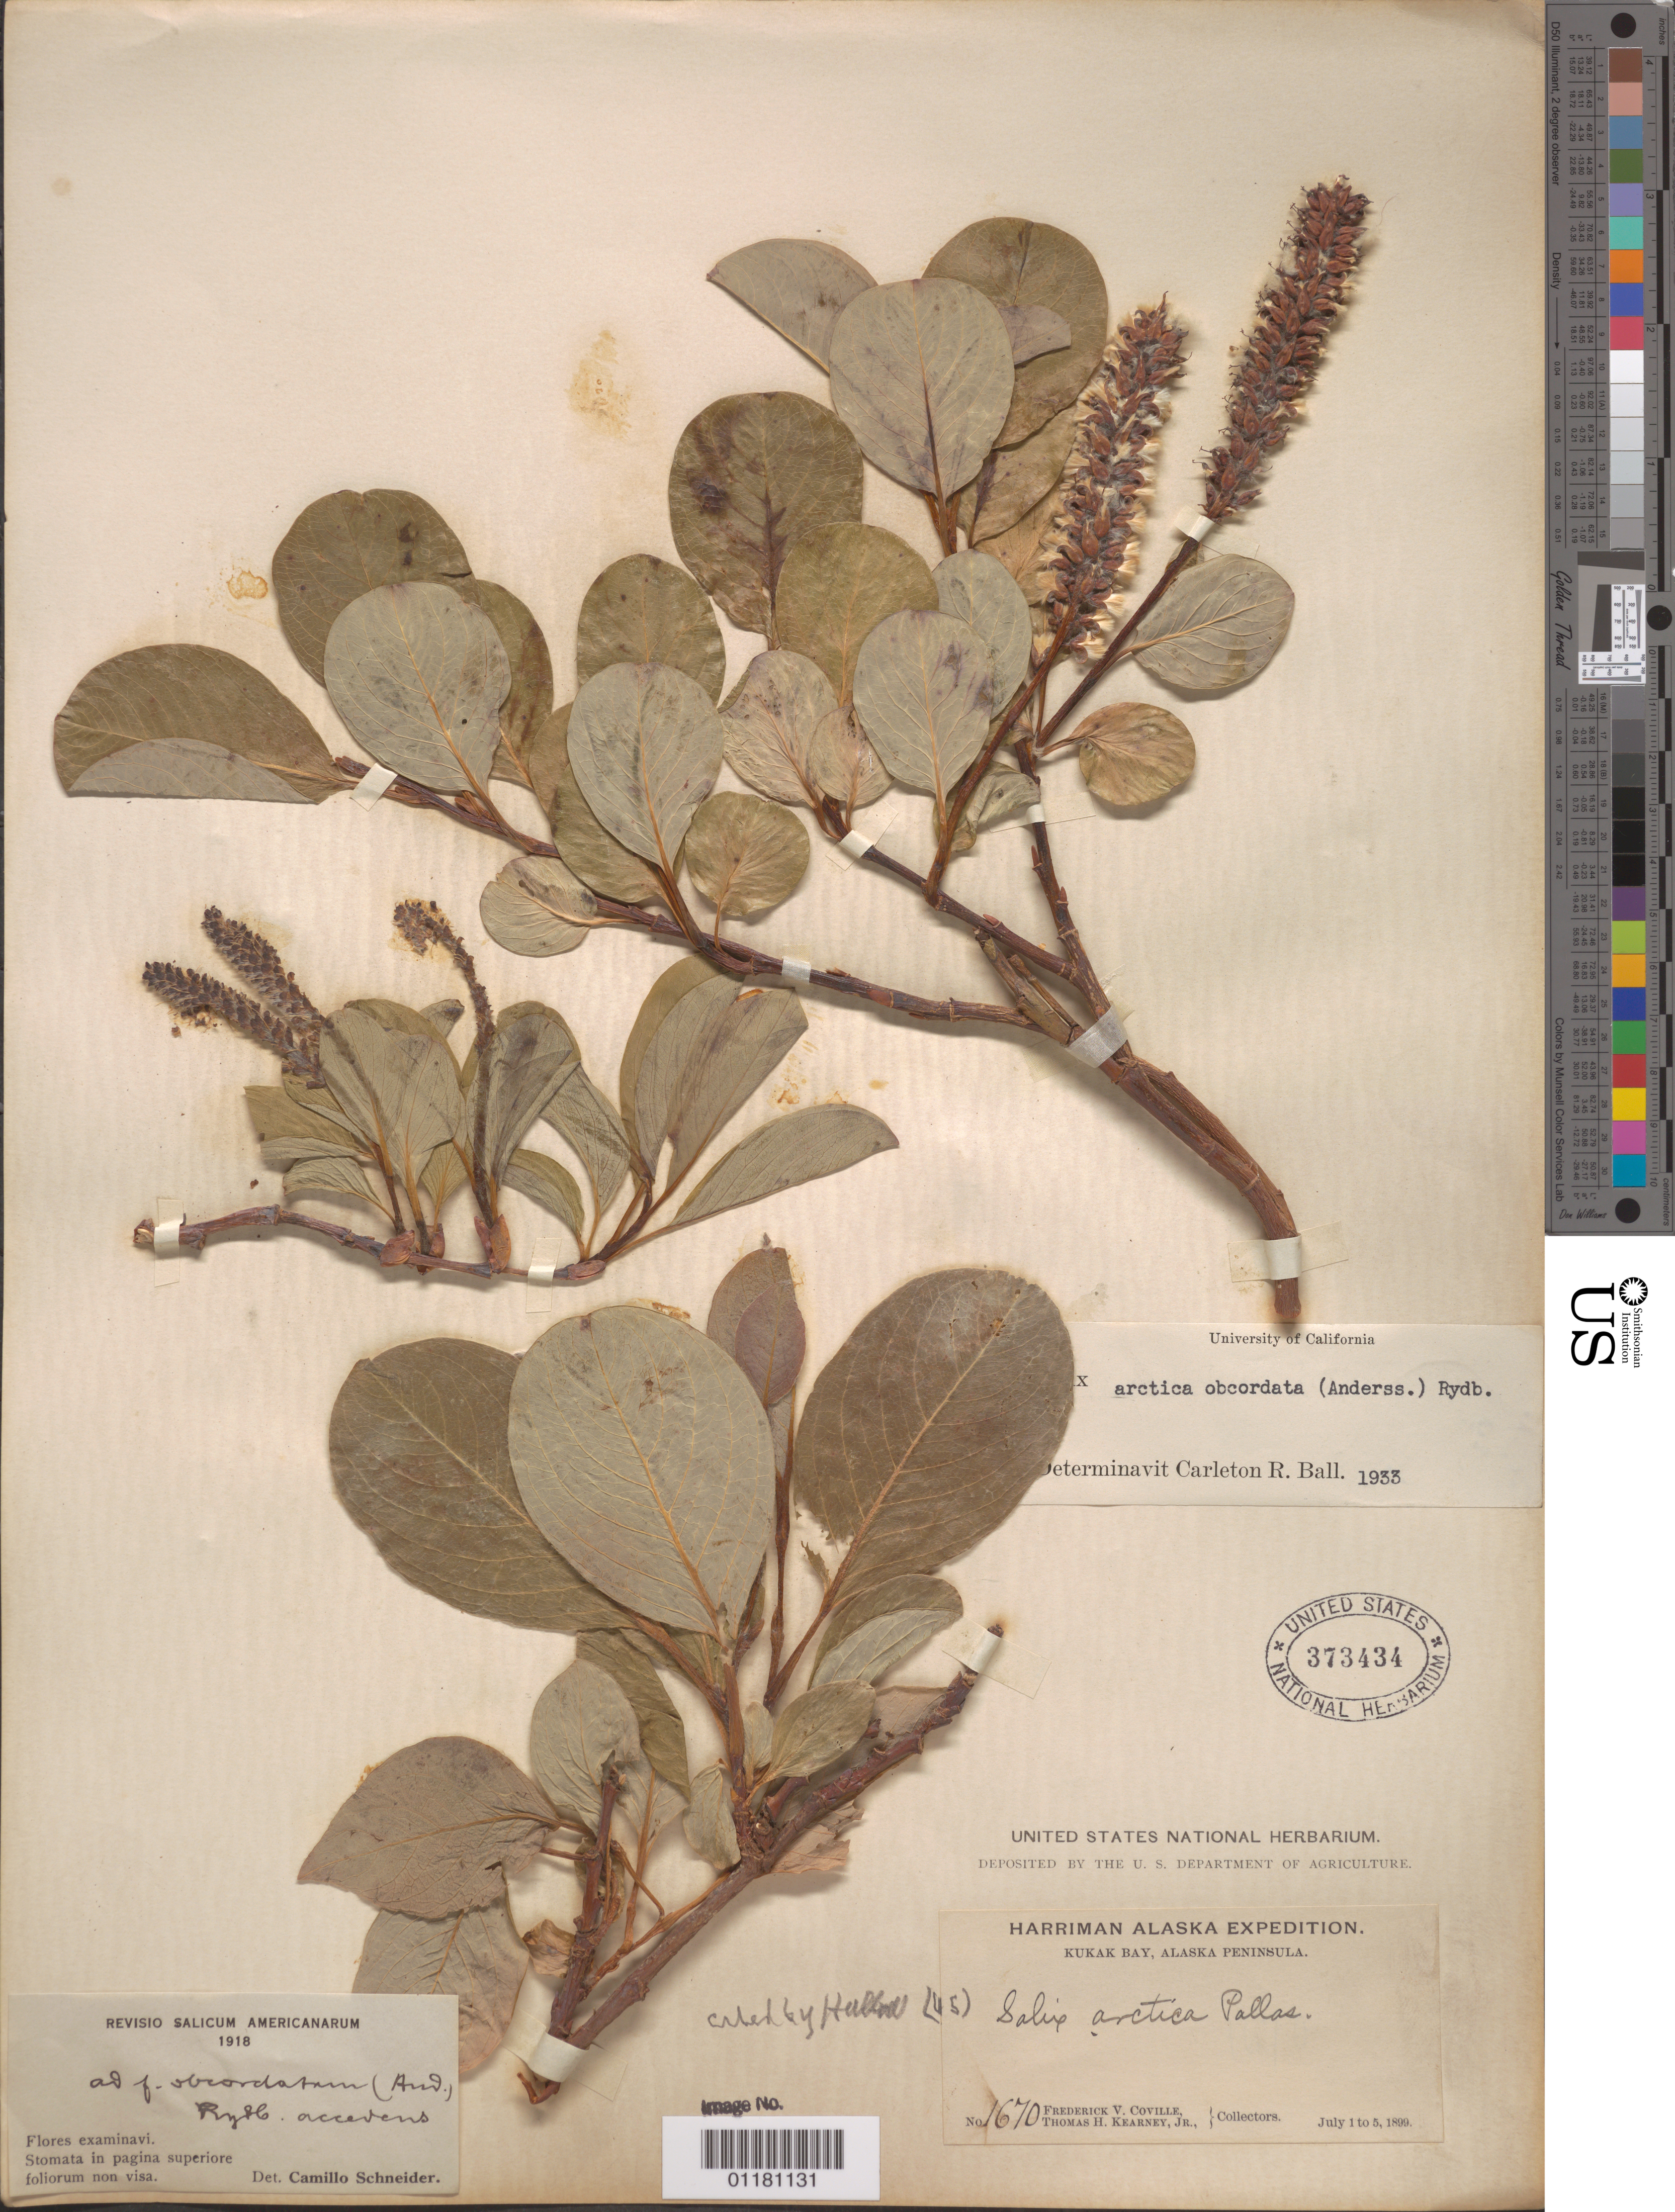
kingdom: Plantae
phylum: Tracheophyta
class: Magnoliopsida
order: Malpighiales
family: Salicaceae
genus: Salix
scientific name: Salix arctica var. obcordata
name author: (Andersson) Rydb.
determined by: Ball, C. R.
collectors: F. V. Coville & T. H. Kearney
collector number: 1670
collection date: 1899-07-01/1899-07-05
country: United States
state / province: Alaska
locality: Kukak Bay, Alaska Peninsula.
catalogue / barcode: US 373434